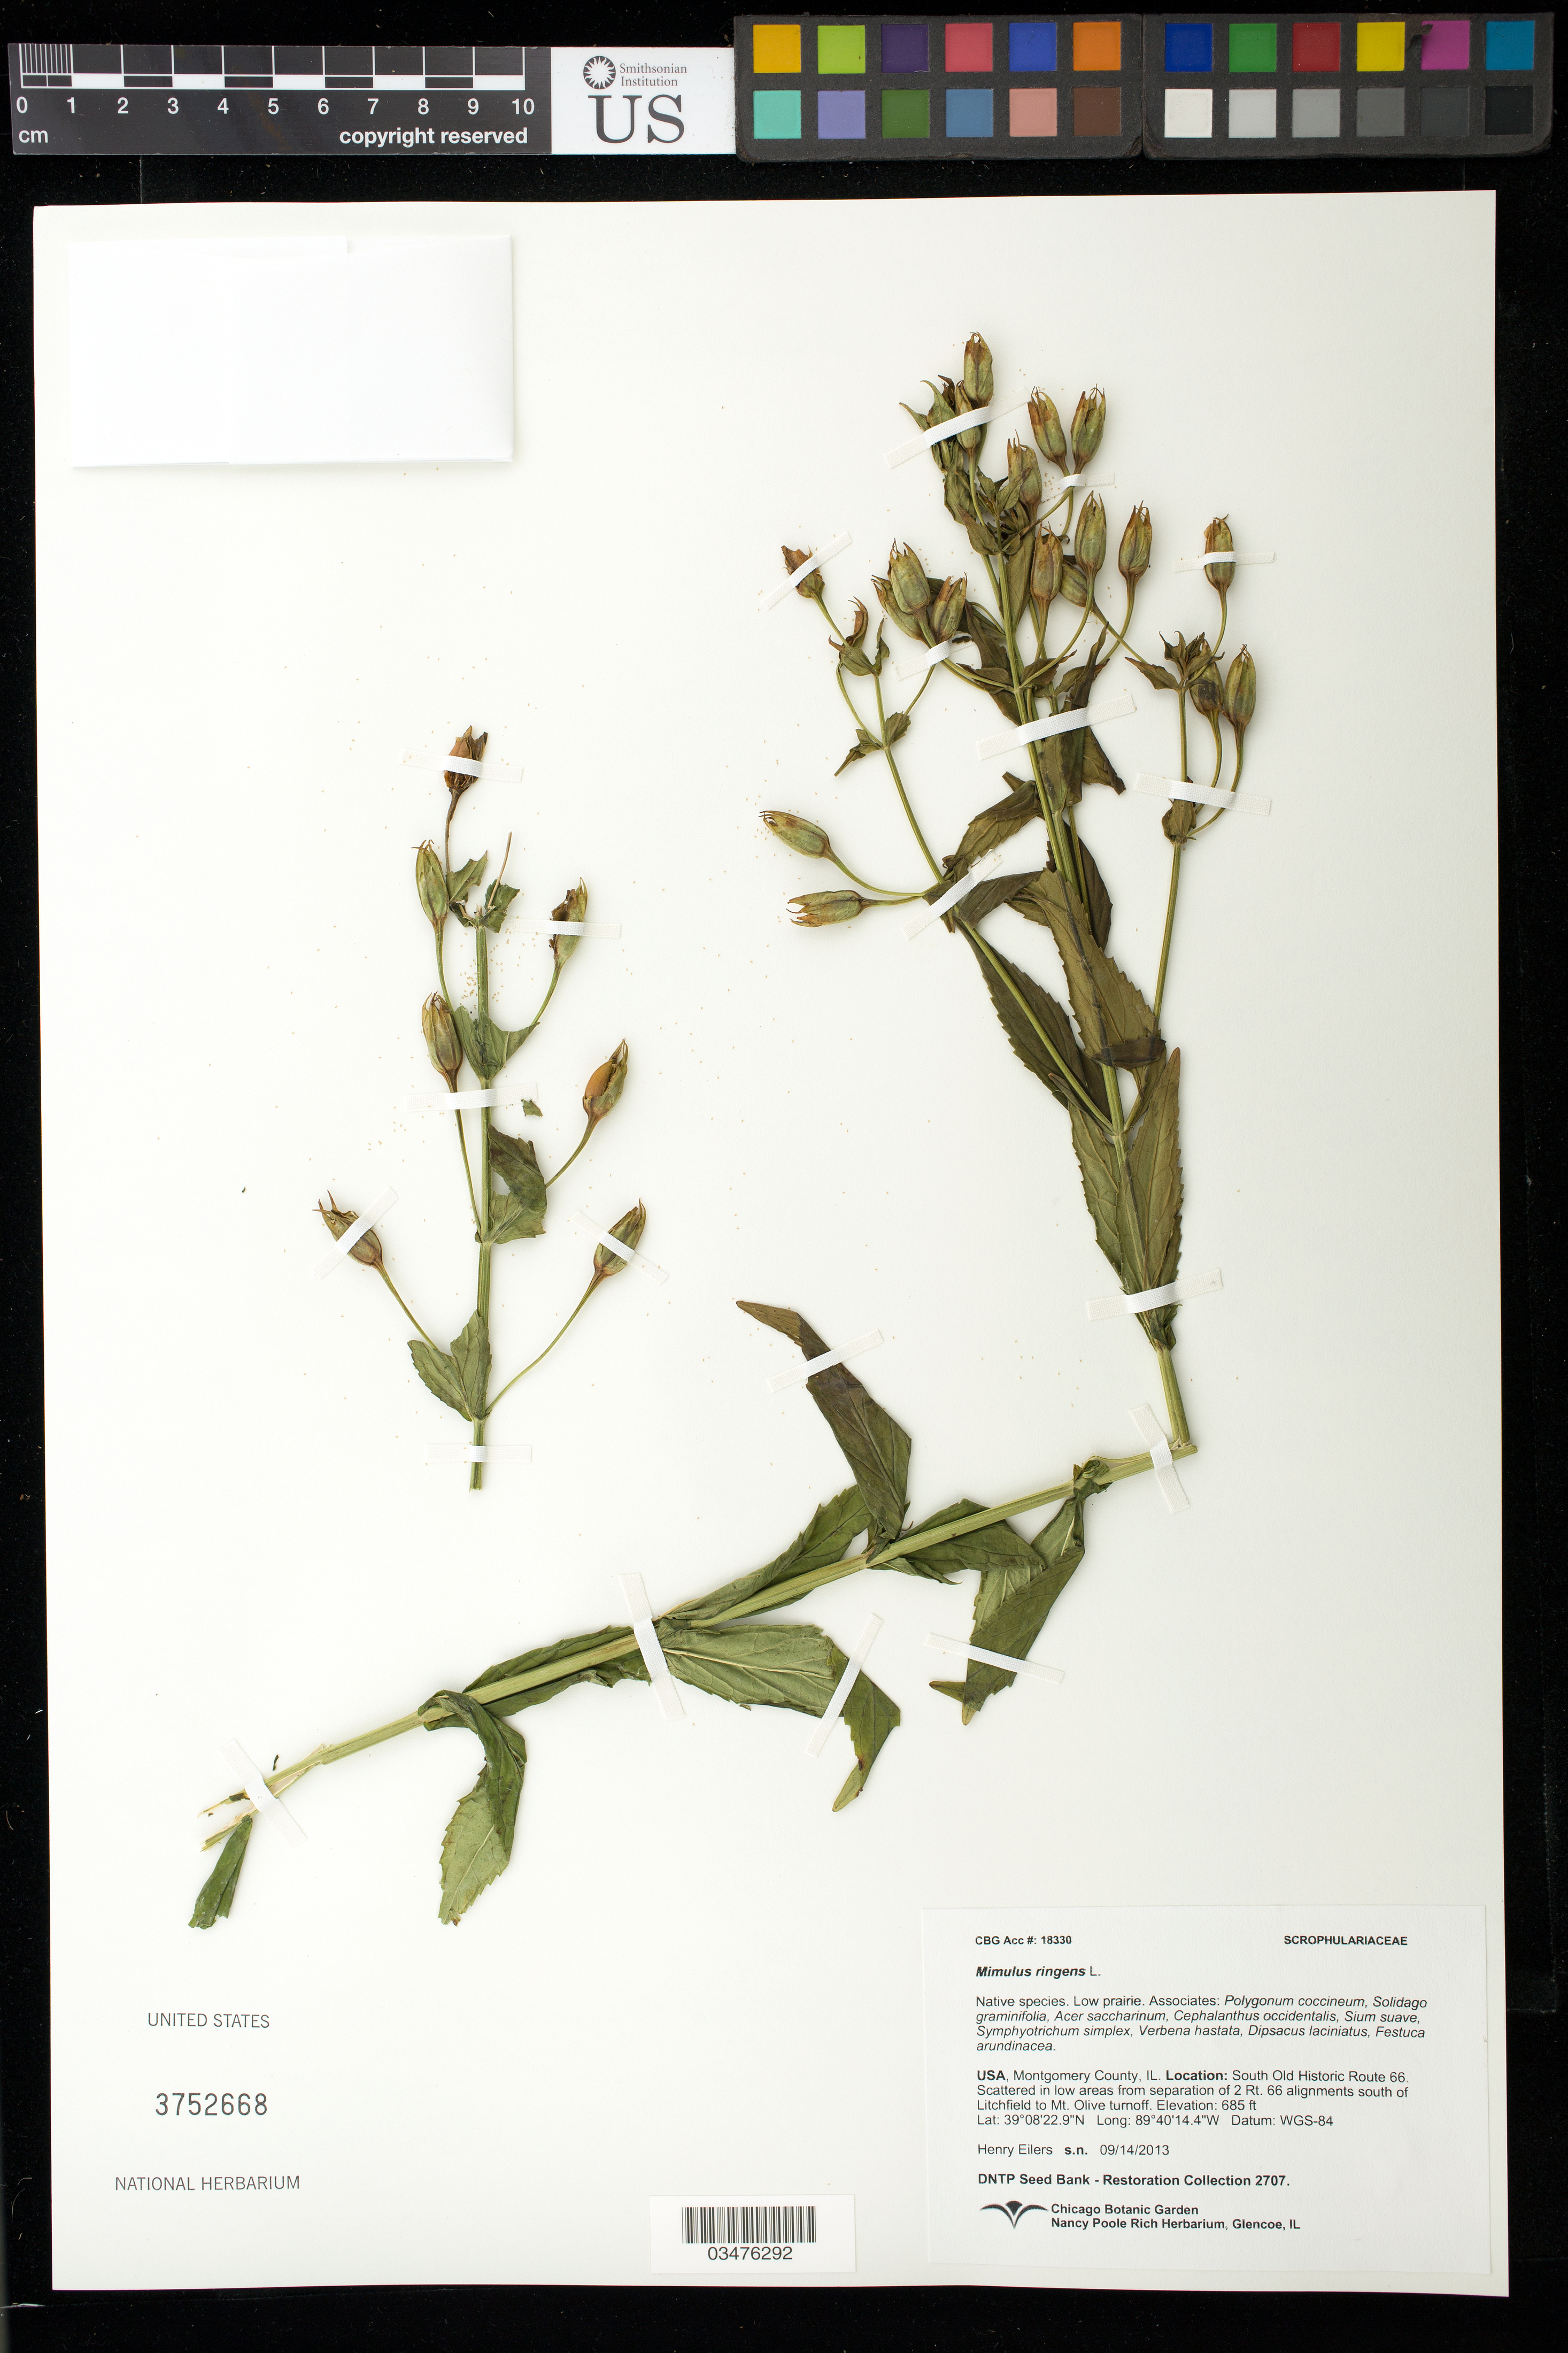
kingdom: Plantae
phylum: Tracheophyta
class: Magnoliopsida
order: Lamiales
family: Phrymaceae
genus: Mimulus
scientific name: Mimulus ringens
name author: L.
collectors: H. Eilers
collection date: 2013-09-14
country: United States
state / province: Illinois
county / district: Montgomery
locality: S of Litchfield to Mt. Olive turnoff, S Old Historic Rt. 66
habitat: Low prairie. With Solidago graminifolia, Sium suave, Verbena hastata, ect.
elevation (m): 209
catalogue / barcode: US 3752668